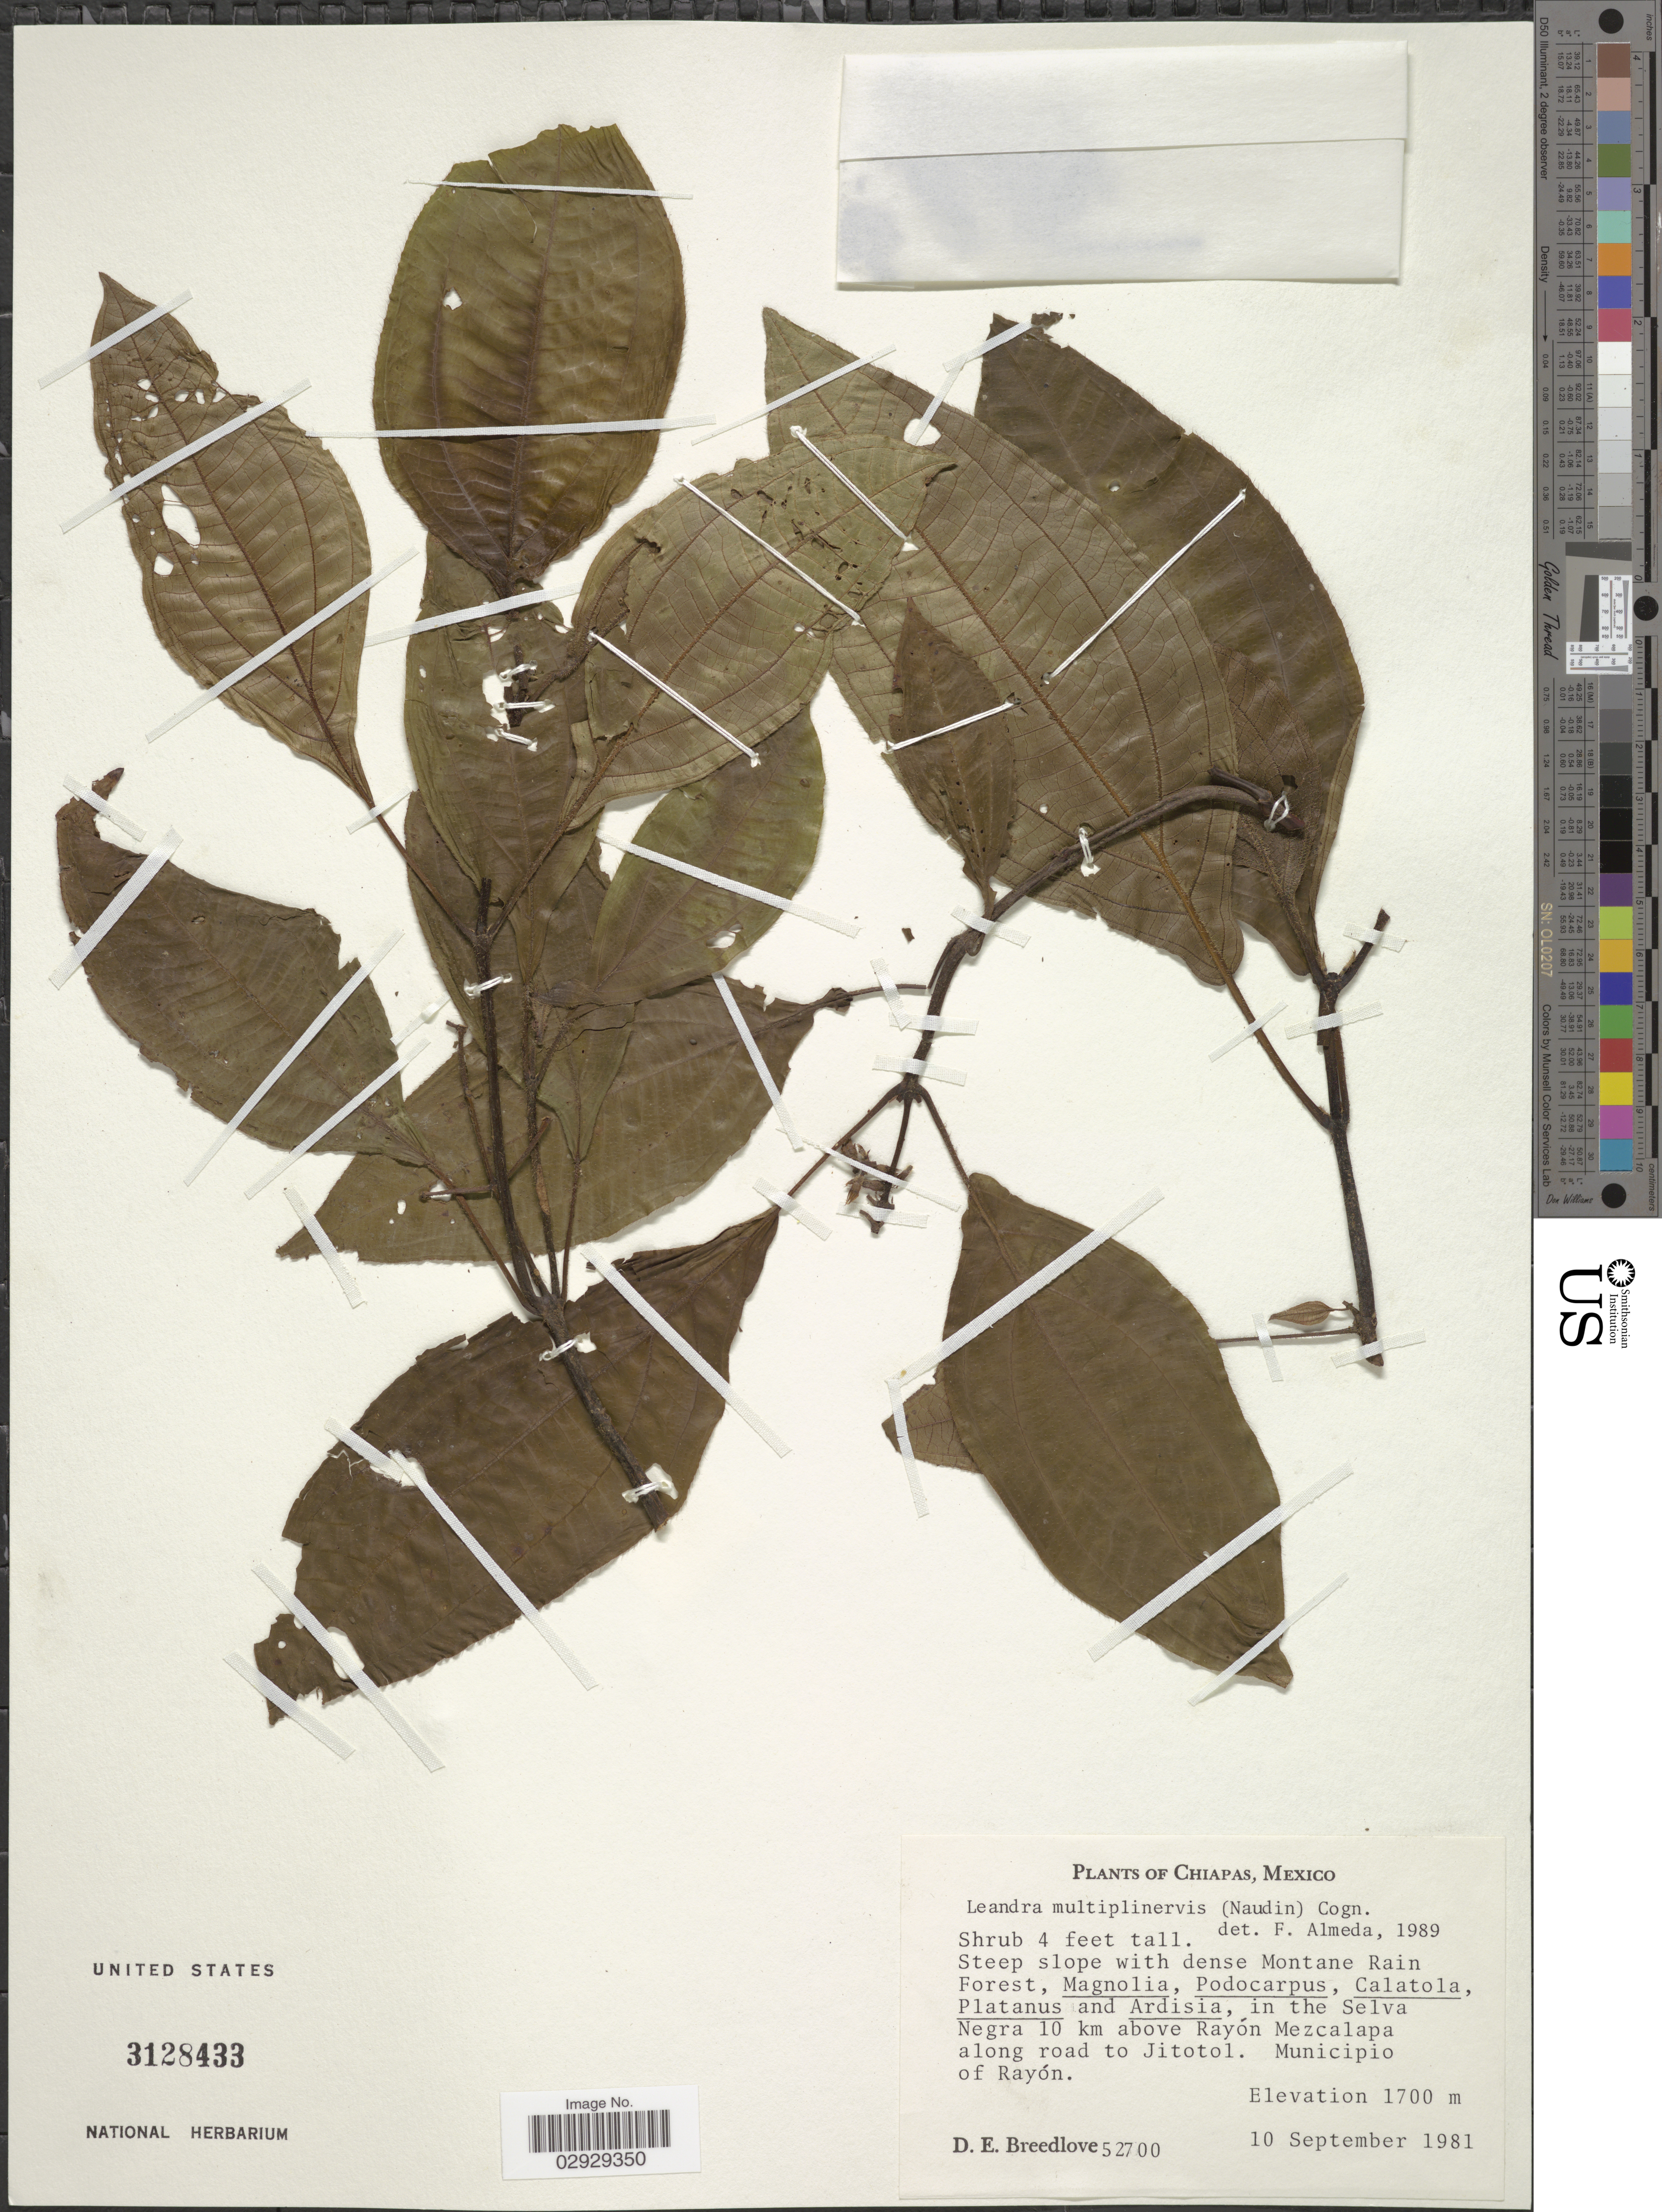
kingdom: Plantae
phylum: Tracheophyta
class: Magnoliopsida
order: Myrtales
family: Melastomataceae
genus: Leandra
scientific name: Leandra multiplinervis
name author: (Naudin) Cogn.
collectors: D. E. Breedlove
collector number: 52700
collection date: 1981-09-10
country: Mexico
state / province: Chiapas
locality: In the Selva Negra 10 km above Rayón Mezcalapa along road to Jitotol. Municipio of Rayón.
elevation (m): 1700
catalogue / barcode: US 3128433